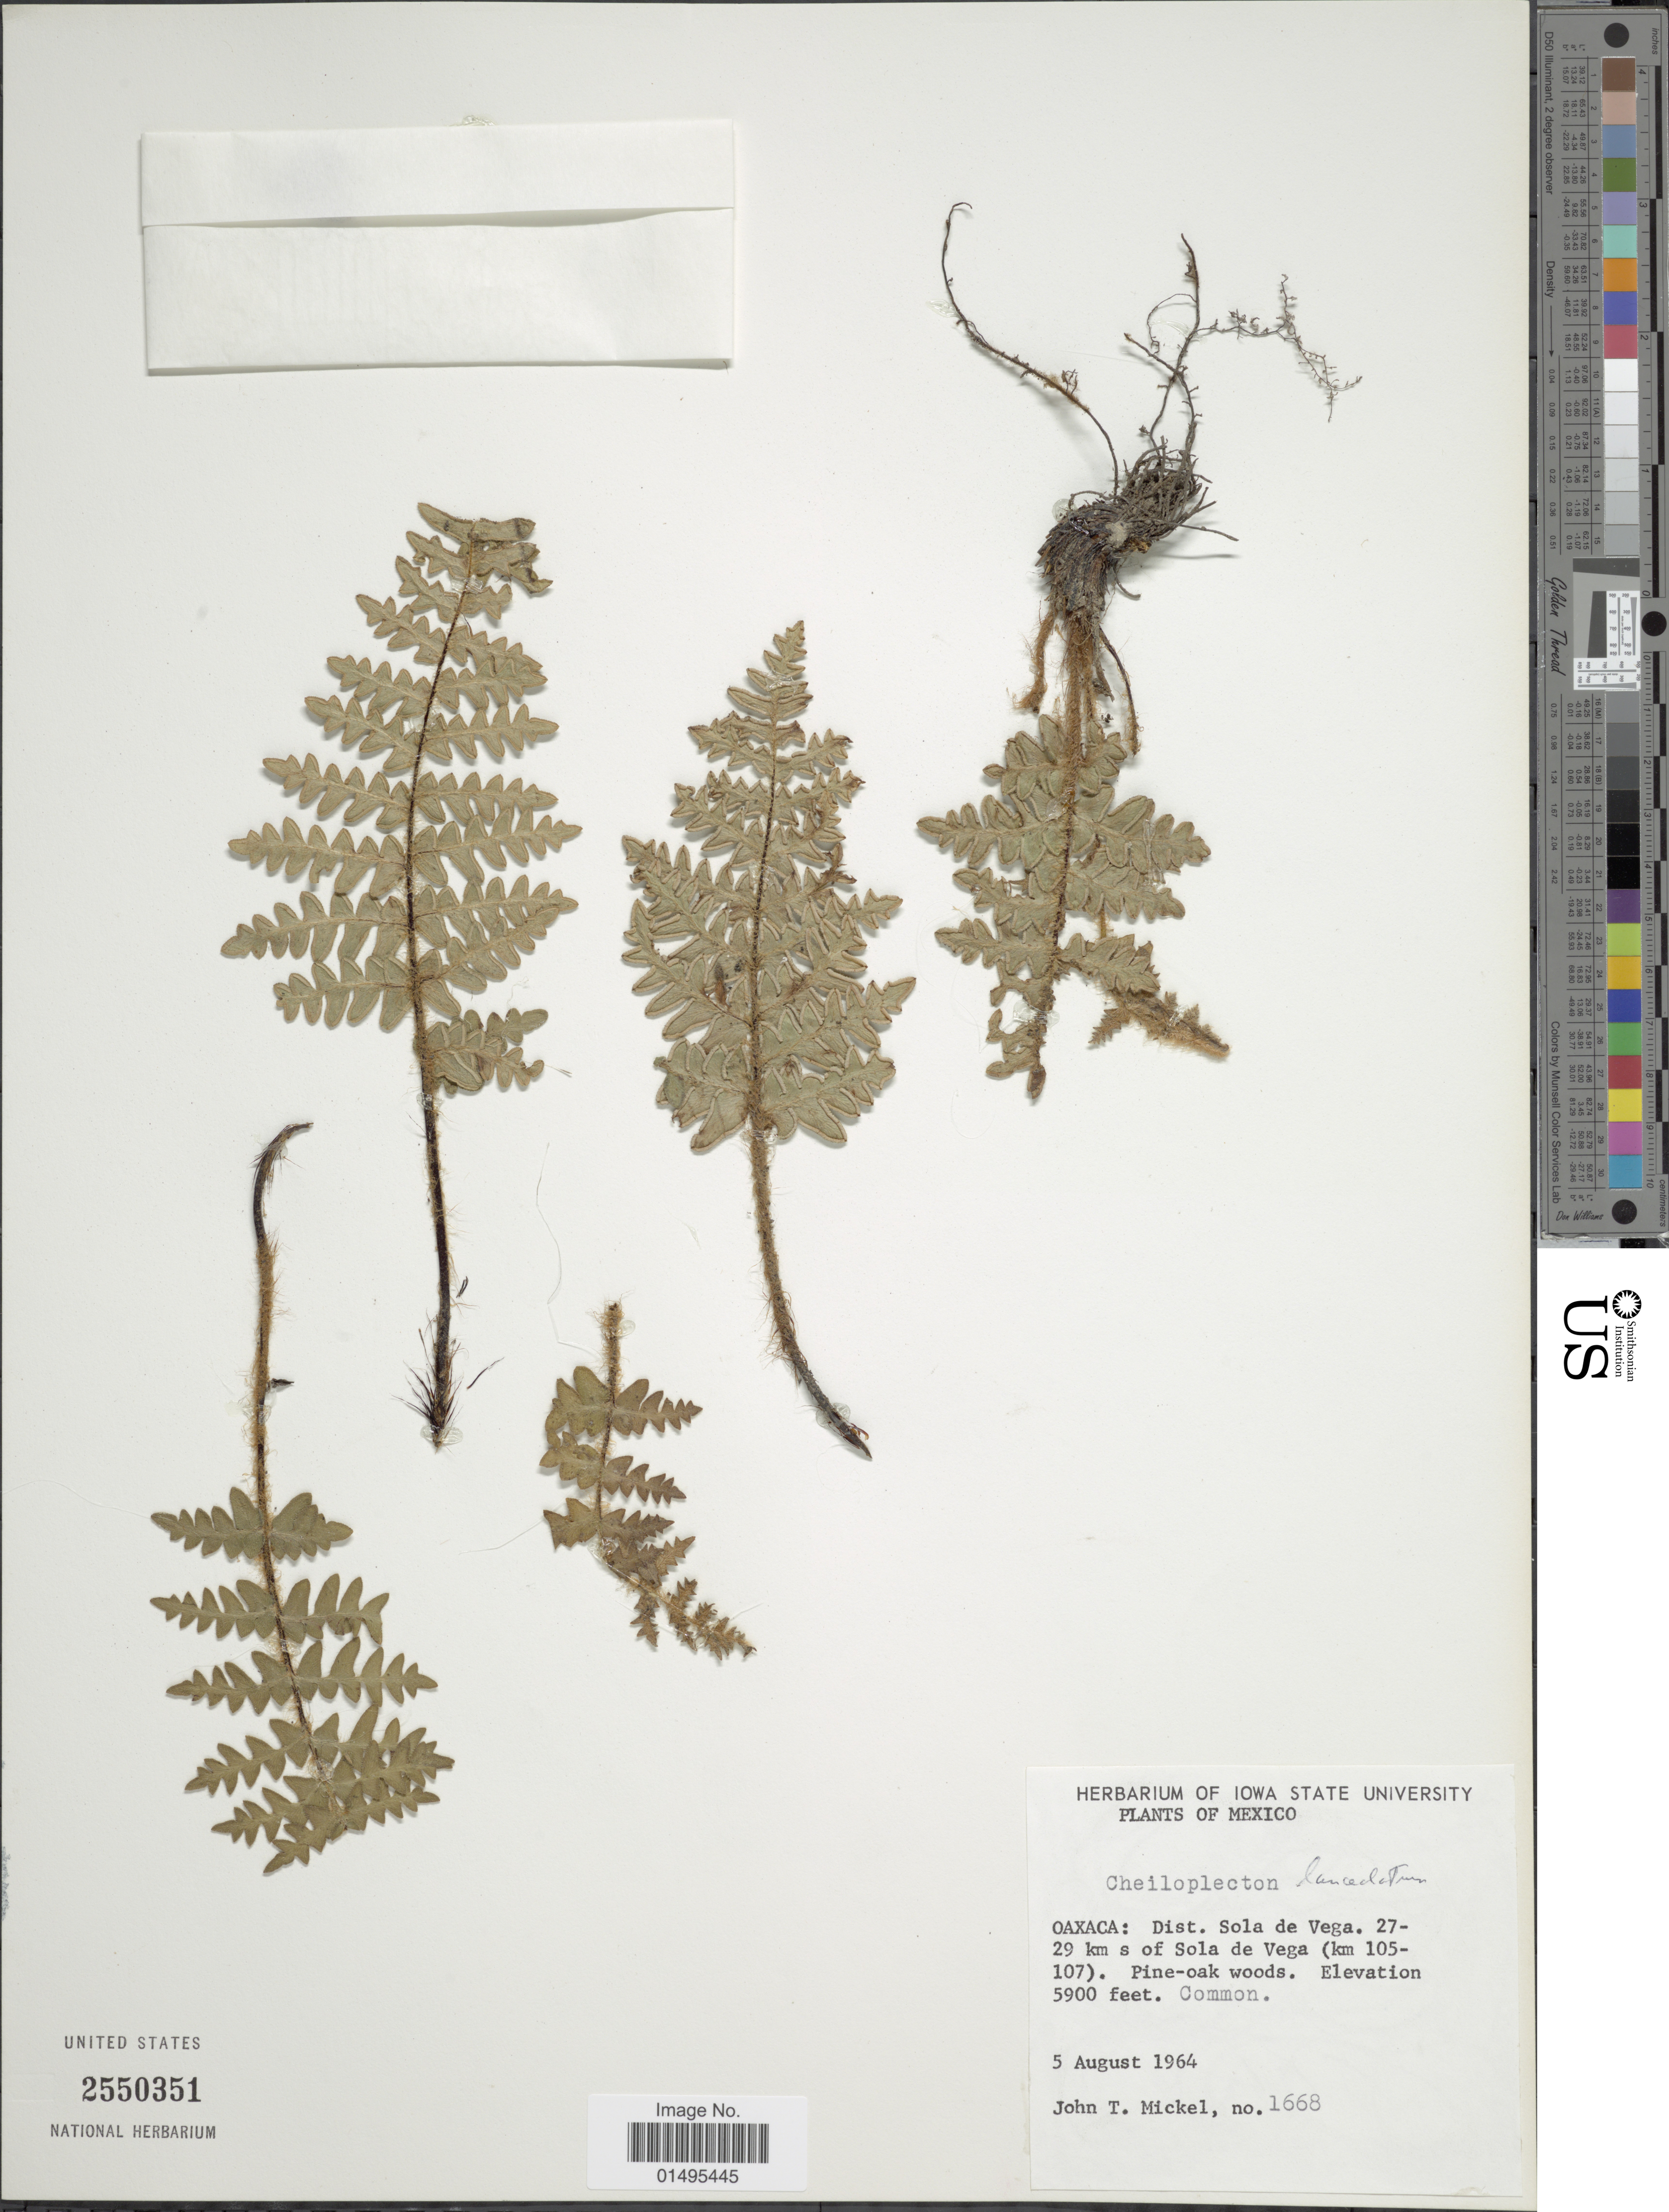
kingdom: Plantae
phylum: Tracheophyta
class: Polypodiopsida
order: Polypodiales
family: Pteridaceae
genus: Cheiloplecton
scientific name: Cheiloplecton lanceolatum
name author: C.C. Hall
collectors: J. T. Mickel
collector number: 1668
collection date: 1964-08-05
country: Mexico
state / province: Oaxaca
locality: Dist. Sola de Vega. 27-29 km s of Sola de Vega 9km 105-107), Pine-oak woods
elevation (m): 1798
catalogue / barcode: US 2550351